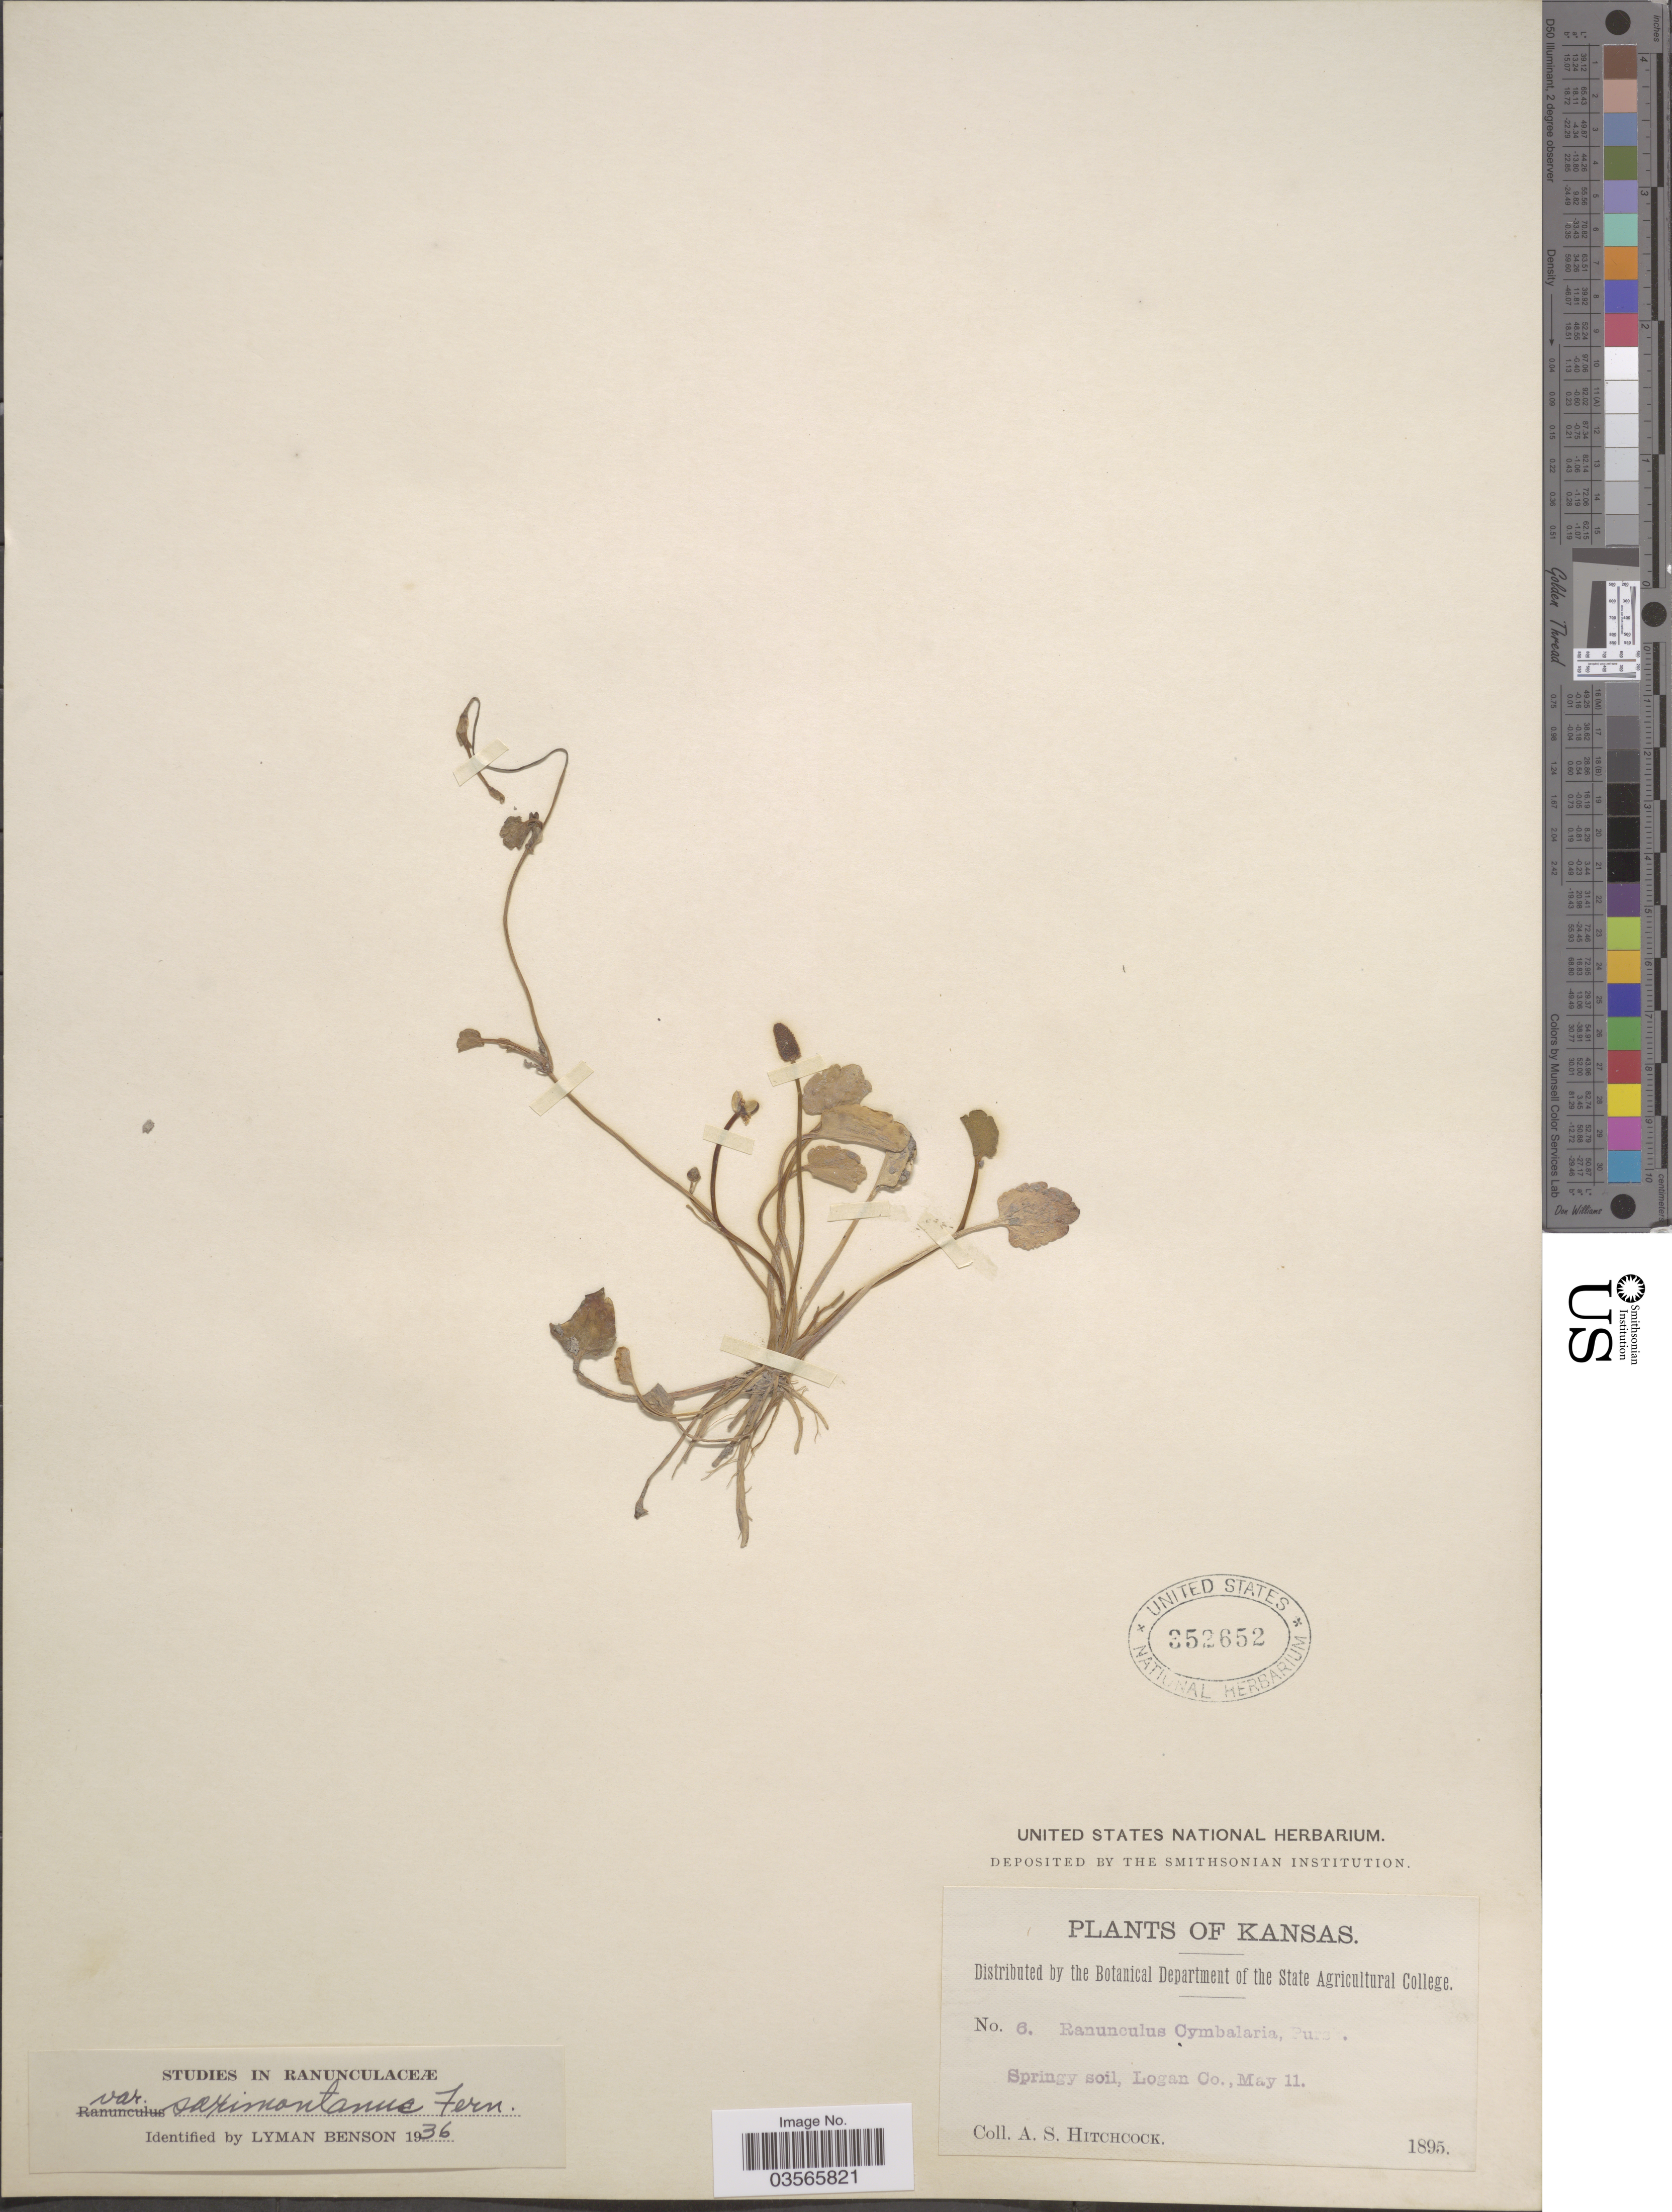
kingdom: Plantae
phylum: Tracheophyta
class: Magnoliopsida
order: Ranunculales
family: Ranunculaceae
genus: Halerpestes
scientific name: Halerpestes cymbalaria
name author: (Pursh) Greene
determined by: Strong, M. T., (US), Smithsonian Institution - National Museum of Natural History (UNITED STATES)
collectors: A. S. Hitchcock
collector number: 6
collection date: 1895-05-11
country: United States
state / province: Kansas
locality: Springy soil, Logan Co.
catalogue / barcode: US 352652